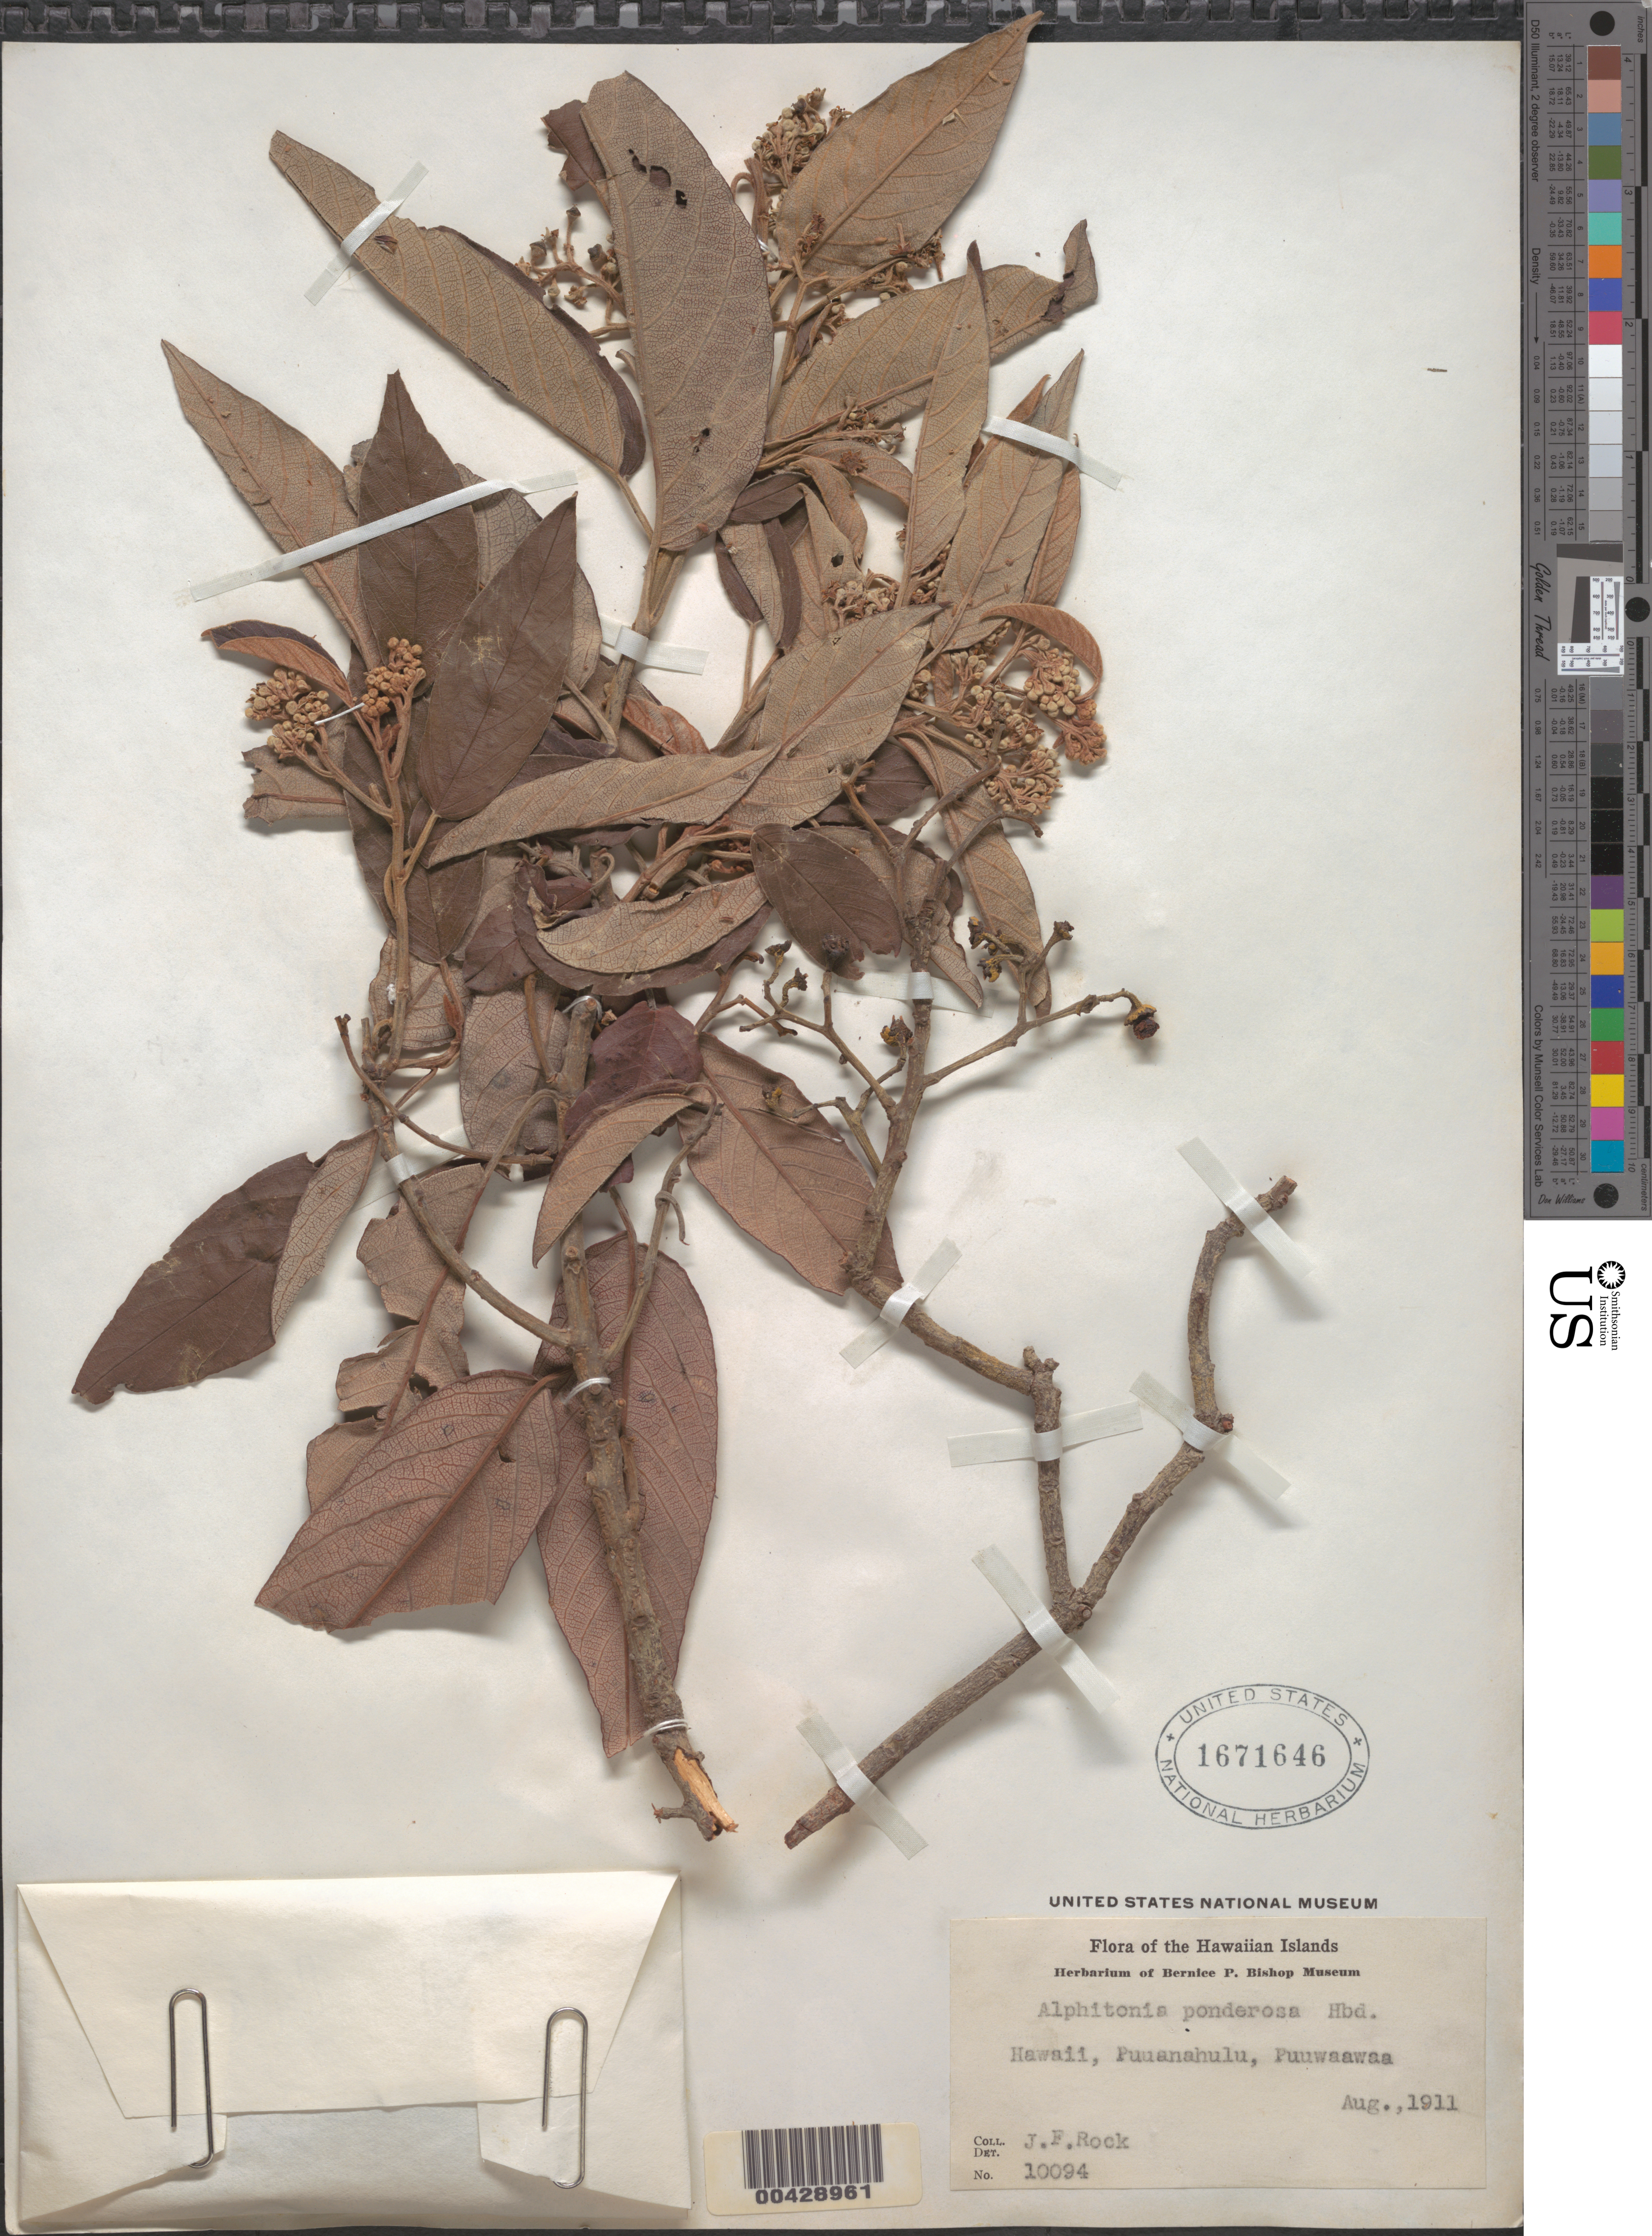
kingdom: Plantae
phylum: Tracheophyta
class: Magnoliopsida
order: Rosales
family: Rhamnaceae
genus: Alphitonia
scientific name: Alphitonia ponderosa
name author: Hillebr.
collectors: J. F. Rock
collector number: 10094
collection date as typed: Aug 1911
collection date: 1911-08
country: United States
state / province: Hawaii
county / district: Hawaii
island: Hawaii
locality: Puuanahulu, Puuwaawaa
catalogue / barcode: US 1671646